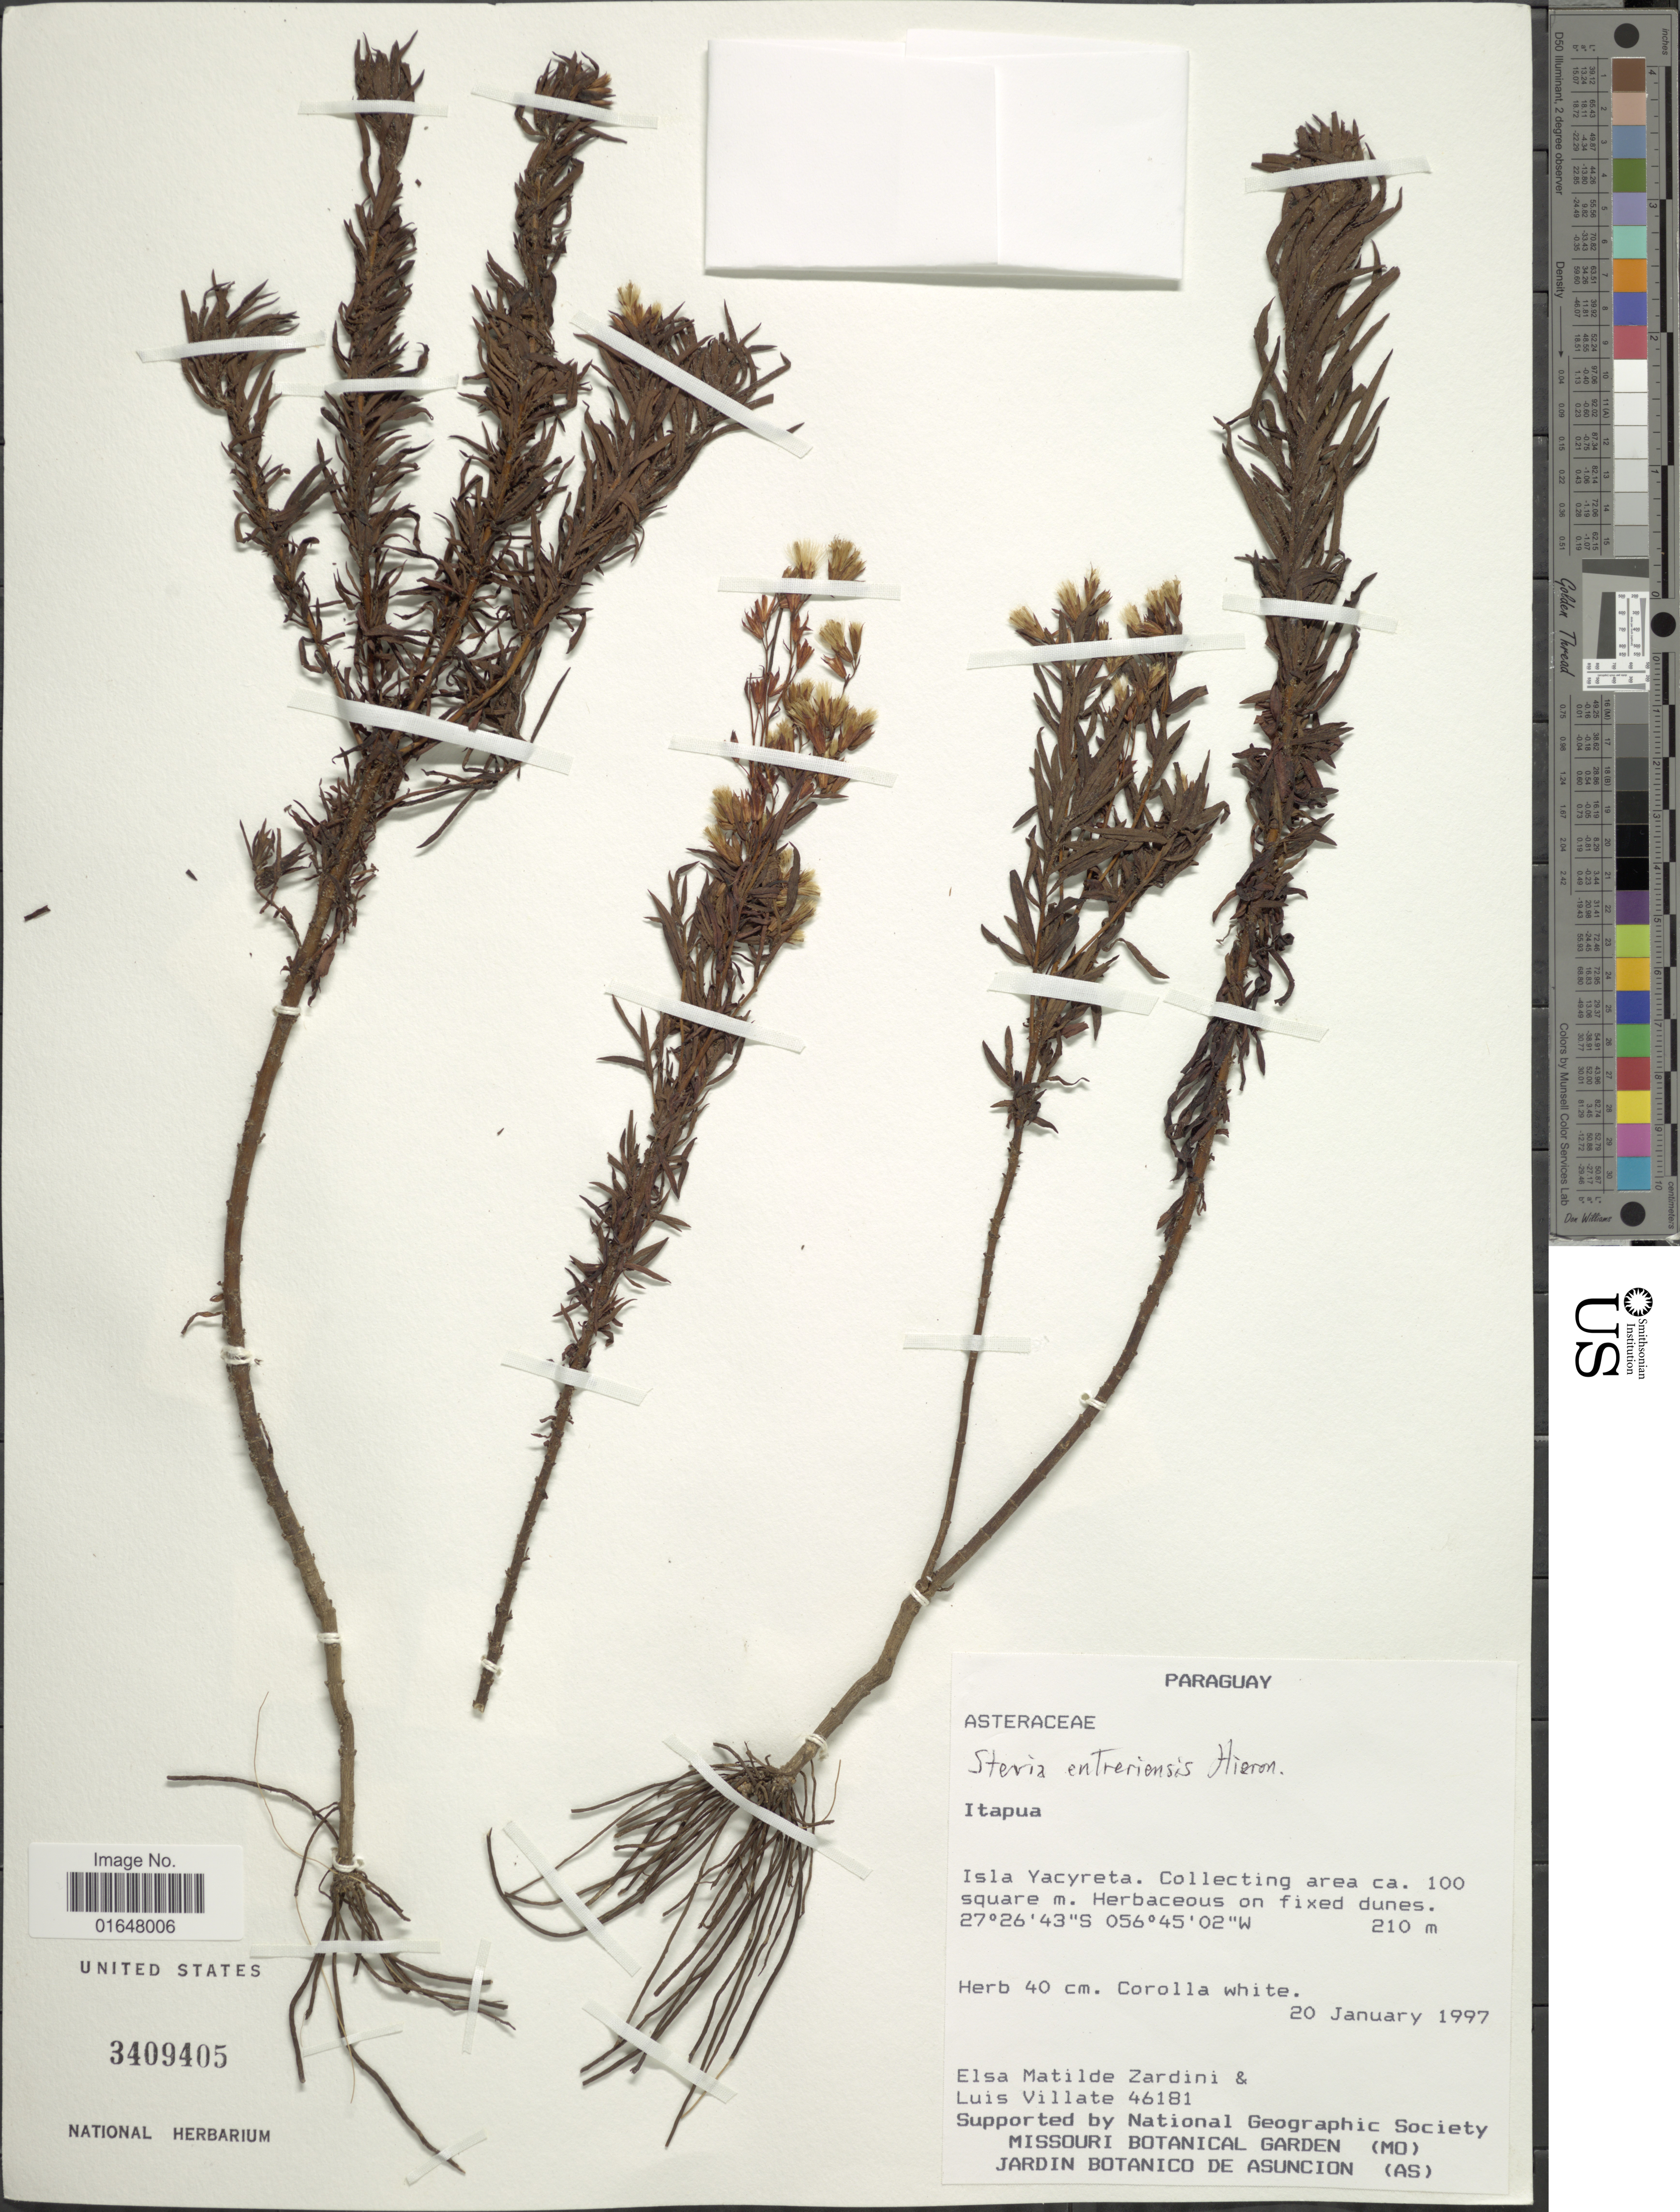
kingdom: Plantae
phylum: Tracheophyta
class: Magnoliopsida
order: Asterales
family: Asteraceae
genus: Stevia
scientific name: Stevia entreriensis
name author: Hieron.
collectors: E. M. Zardini & L. Villate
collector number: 46181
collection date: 1997-01-20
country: Paraguay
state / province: Itapua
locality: Isla Yacyreta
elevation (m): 210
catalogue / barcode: US 3409405